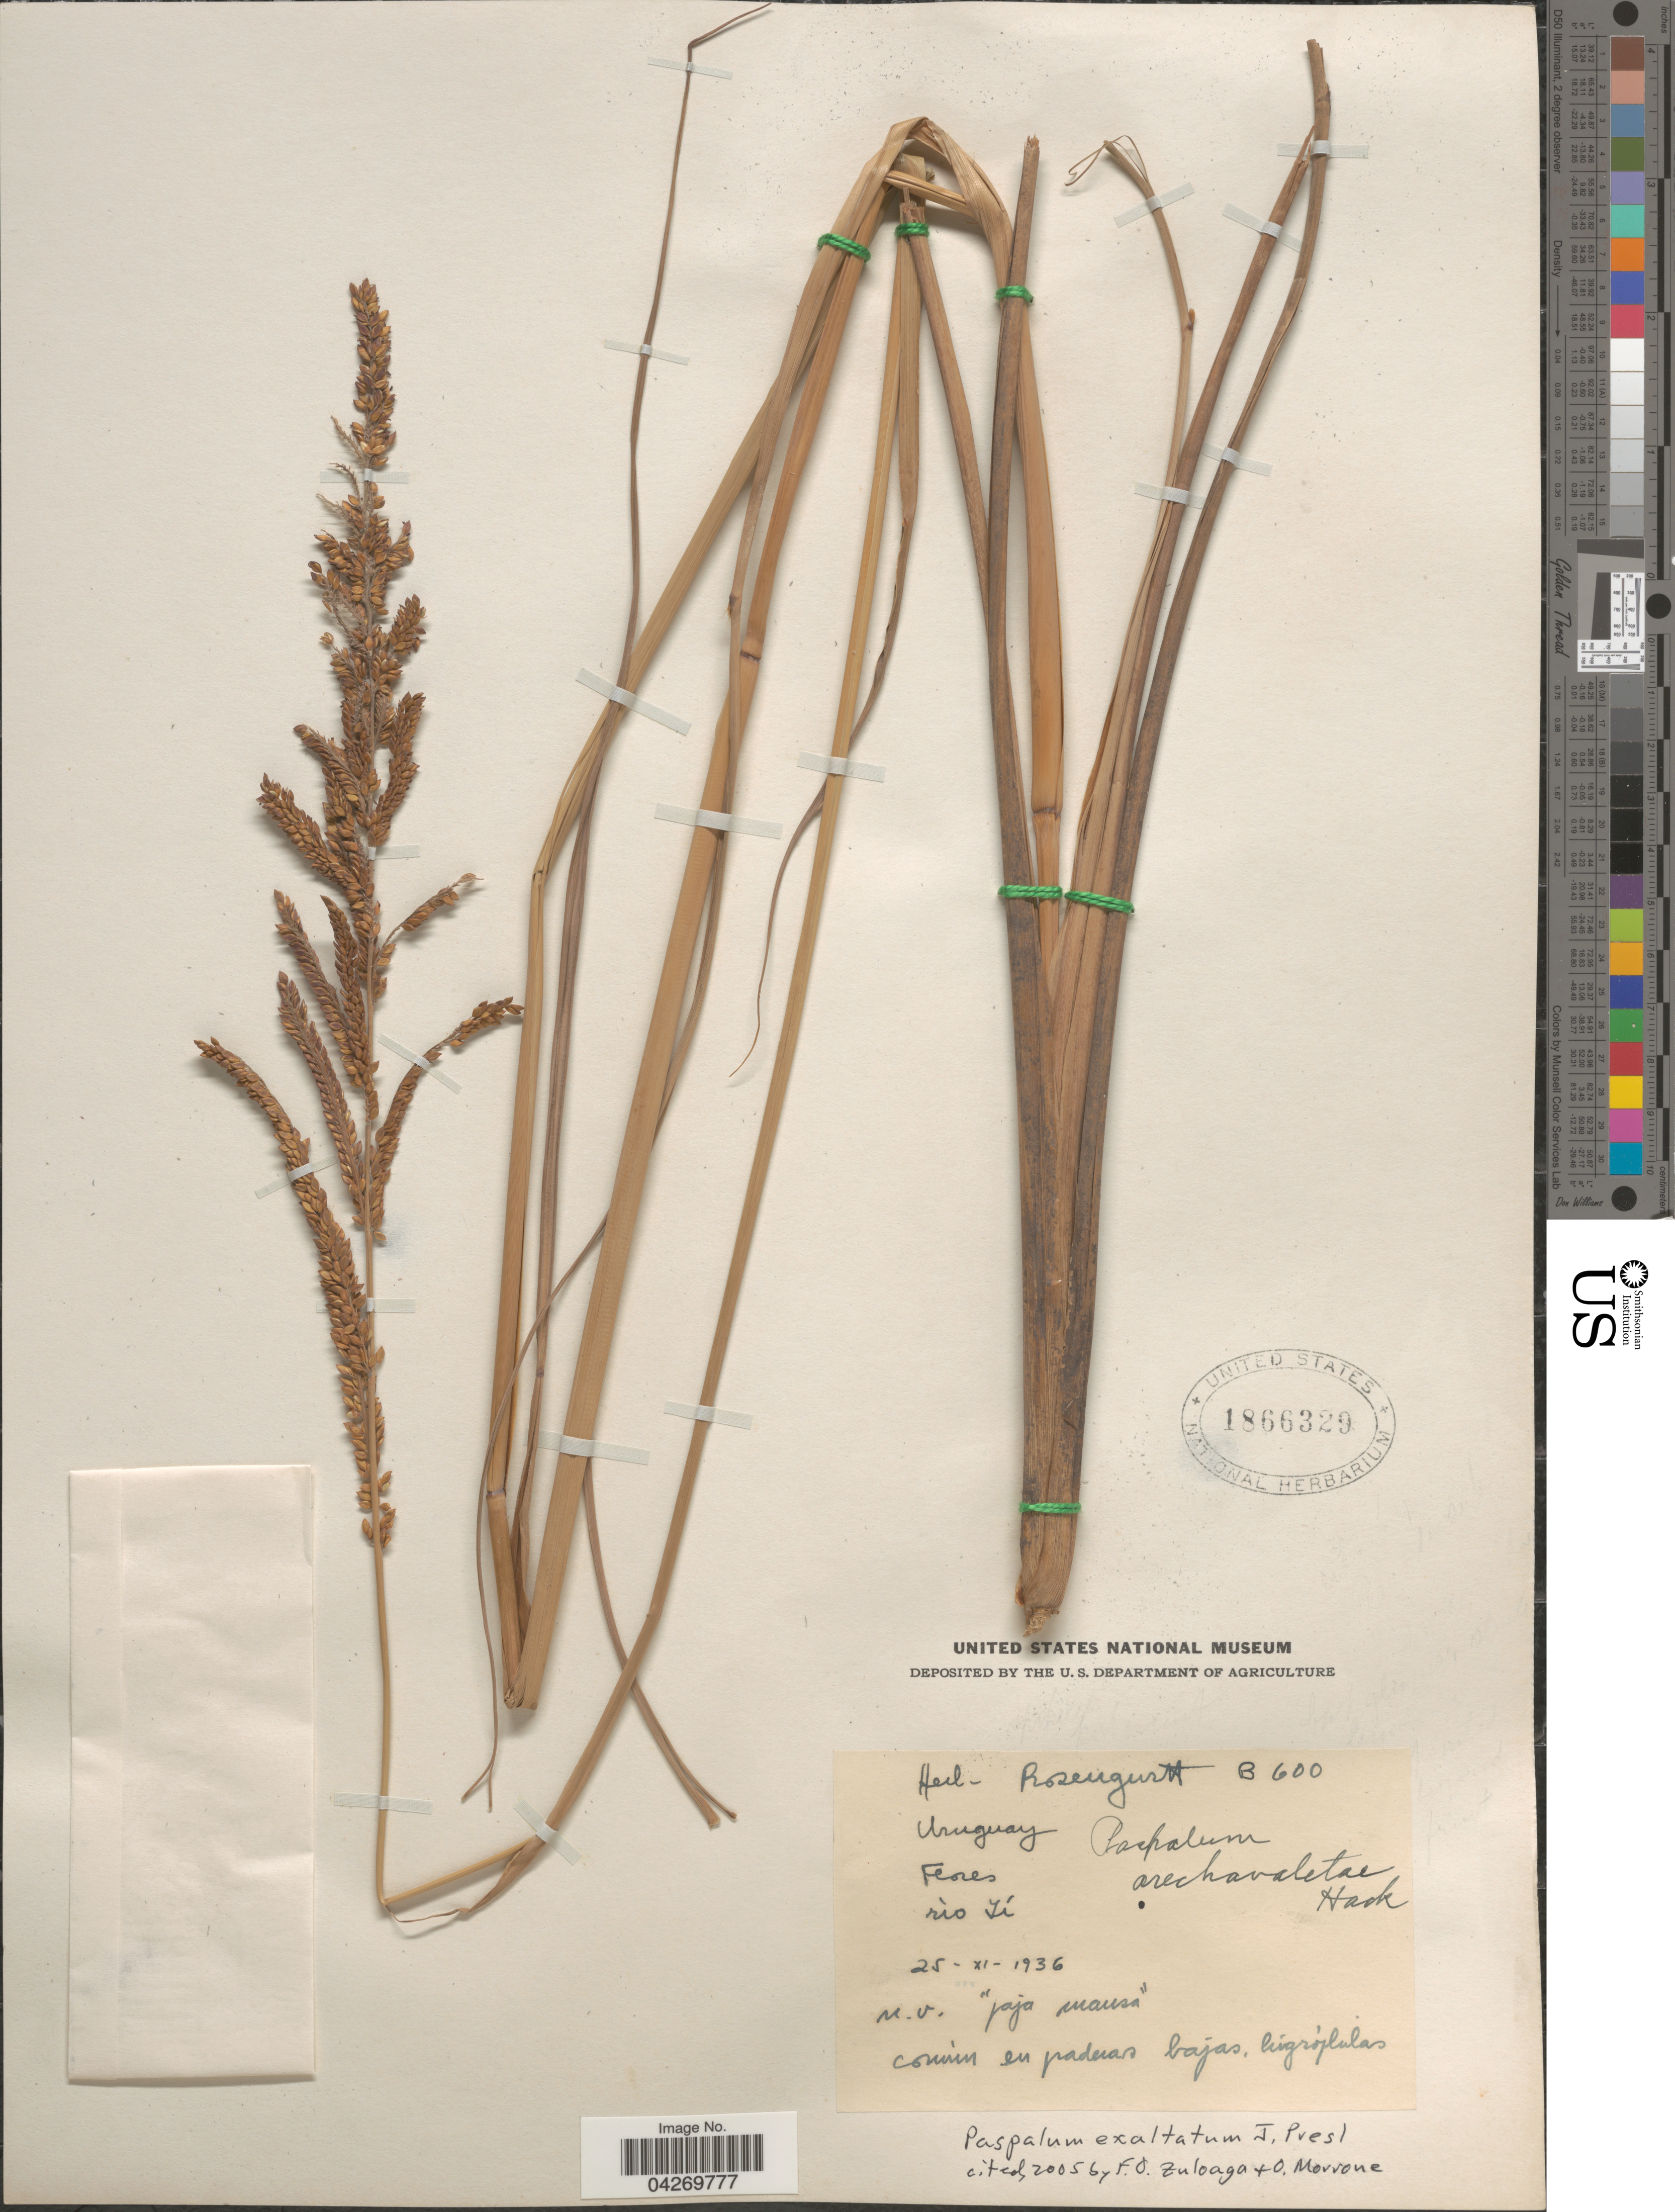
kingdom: Plantae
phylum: Tracheophyta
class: Liliopsida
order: Poales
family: Poaceae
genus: Paspalum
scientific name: Paspalum exaltatum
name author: J. Presl in C. Presl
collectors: ex herb. Rosengurtt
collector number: B600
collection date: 1936-11-25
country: Uruguay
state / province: Flores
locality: Río Yi.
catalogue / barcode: US 1866329